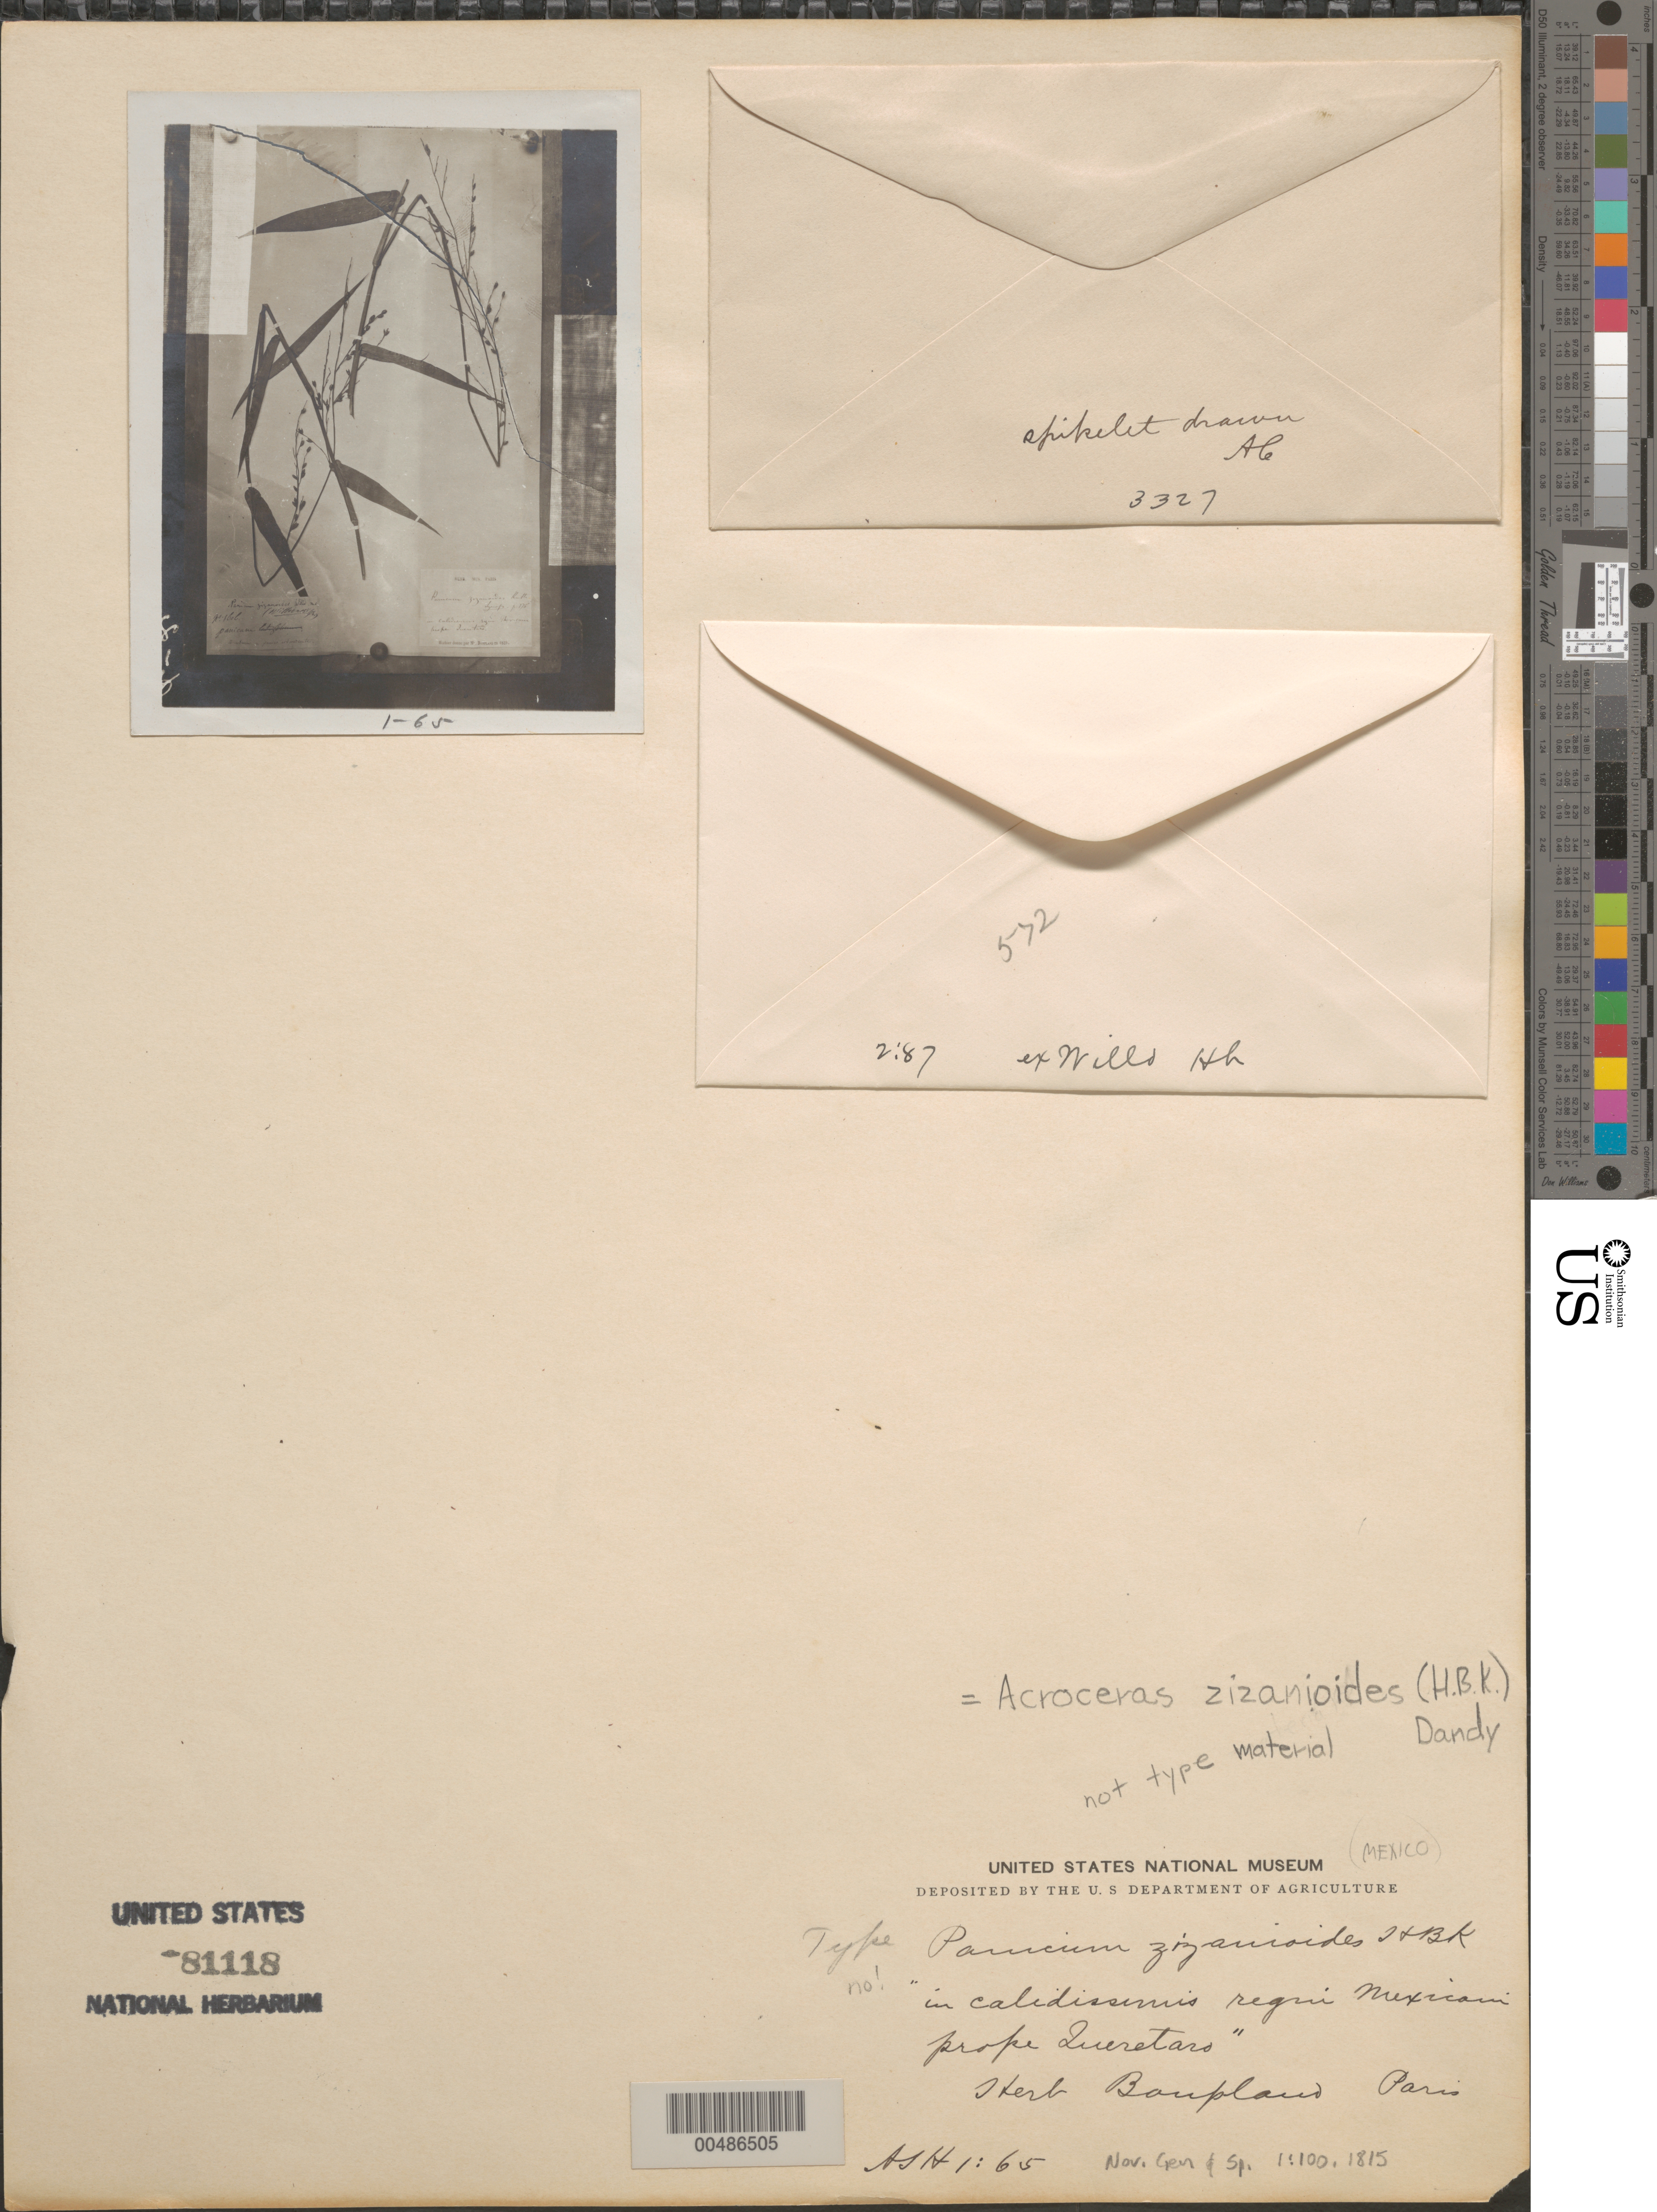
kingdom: Plantae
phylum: Tracheophyta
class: Liliopsida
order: Poales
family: Poaceae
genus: Acroceras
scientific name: Acroceras zizanioides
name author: (Kunth) Dandy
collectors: A. S. Hitchcock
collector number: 1:65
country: Mexico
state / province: Querétaro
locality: in calidissimis regni Mexicani prope Querétaro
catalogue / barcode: US 81118